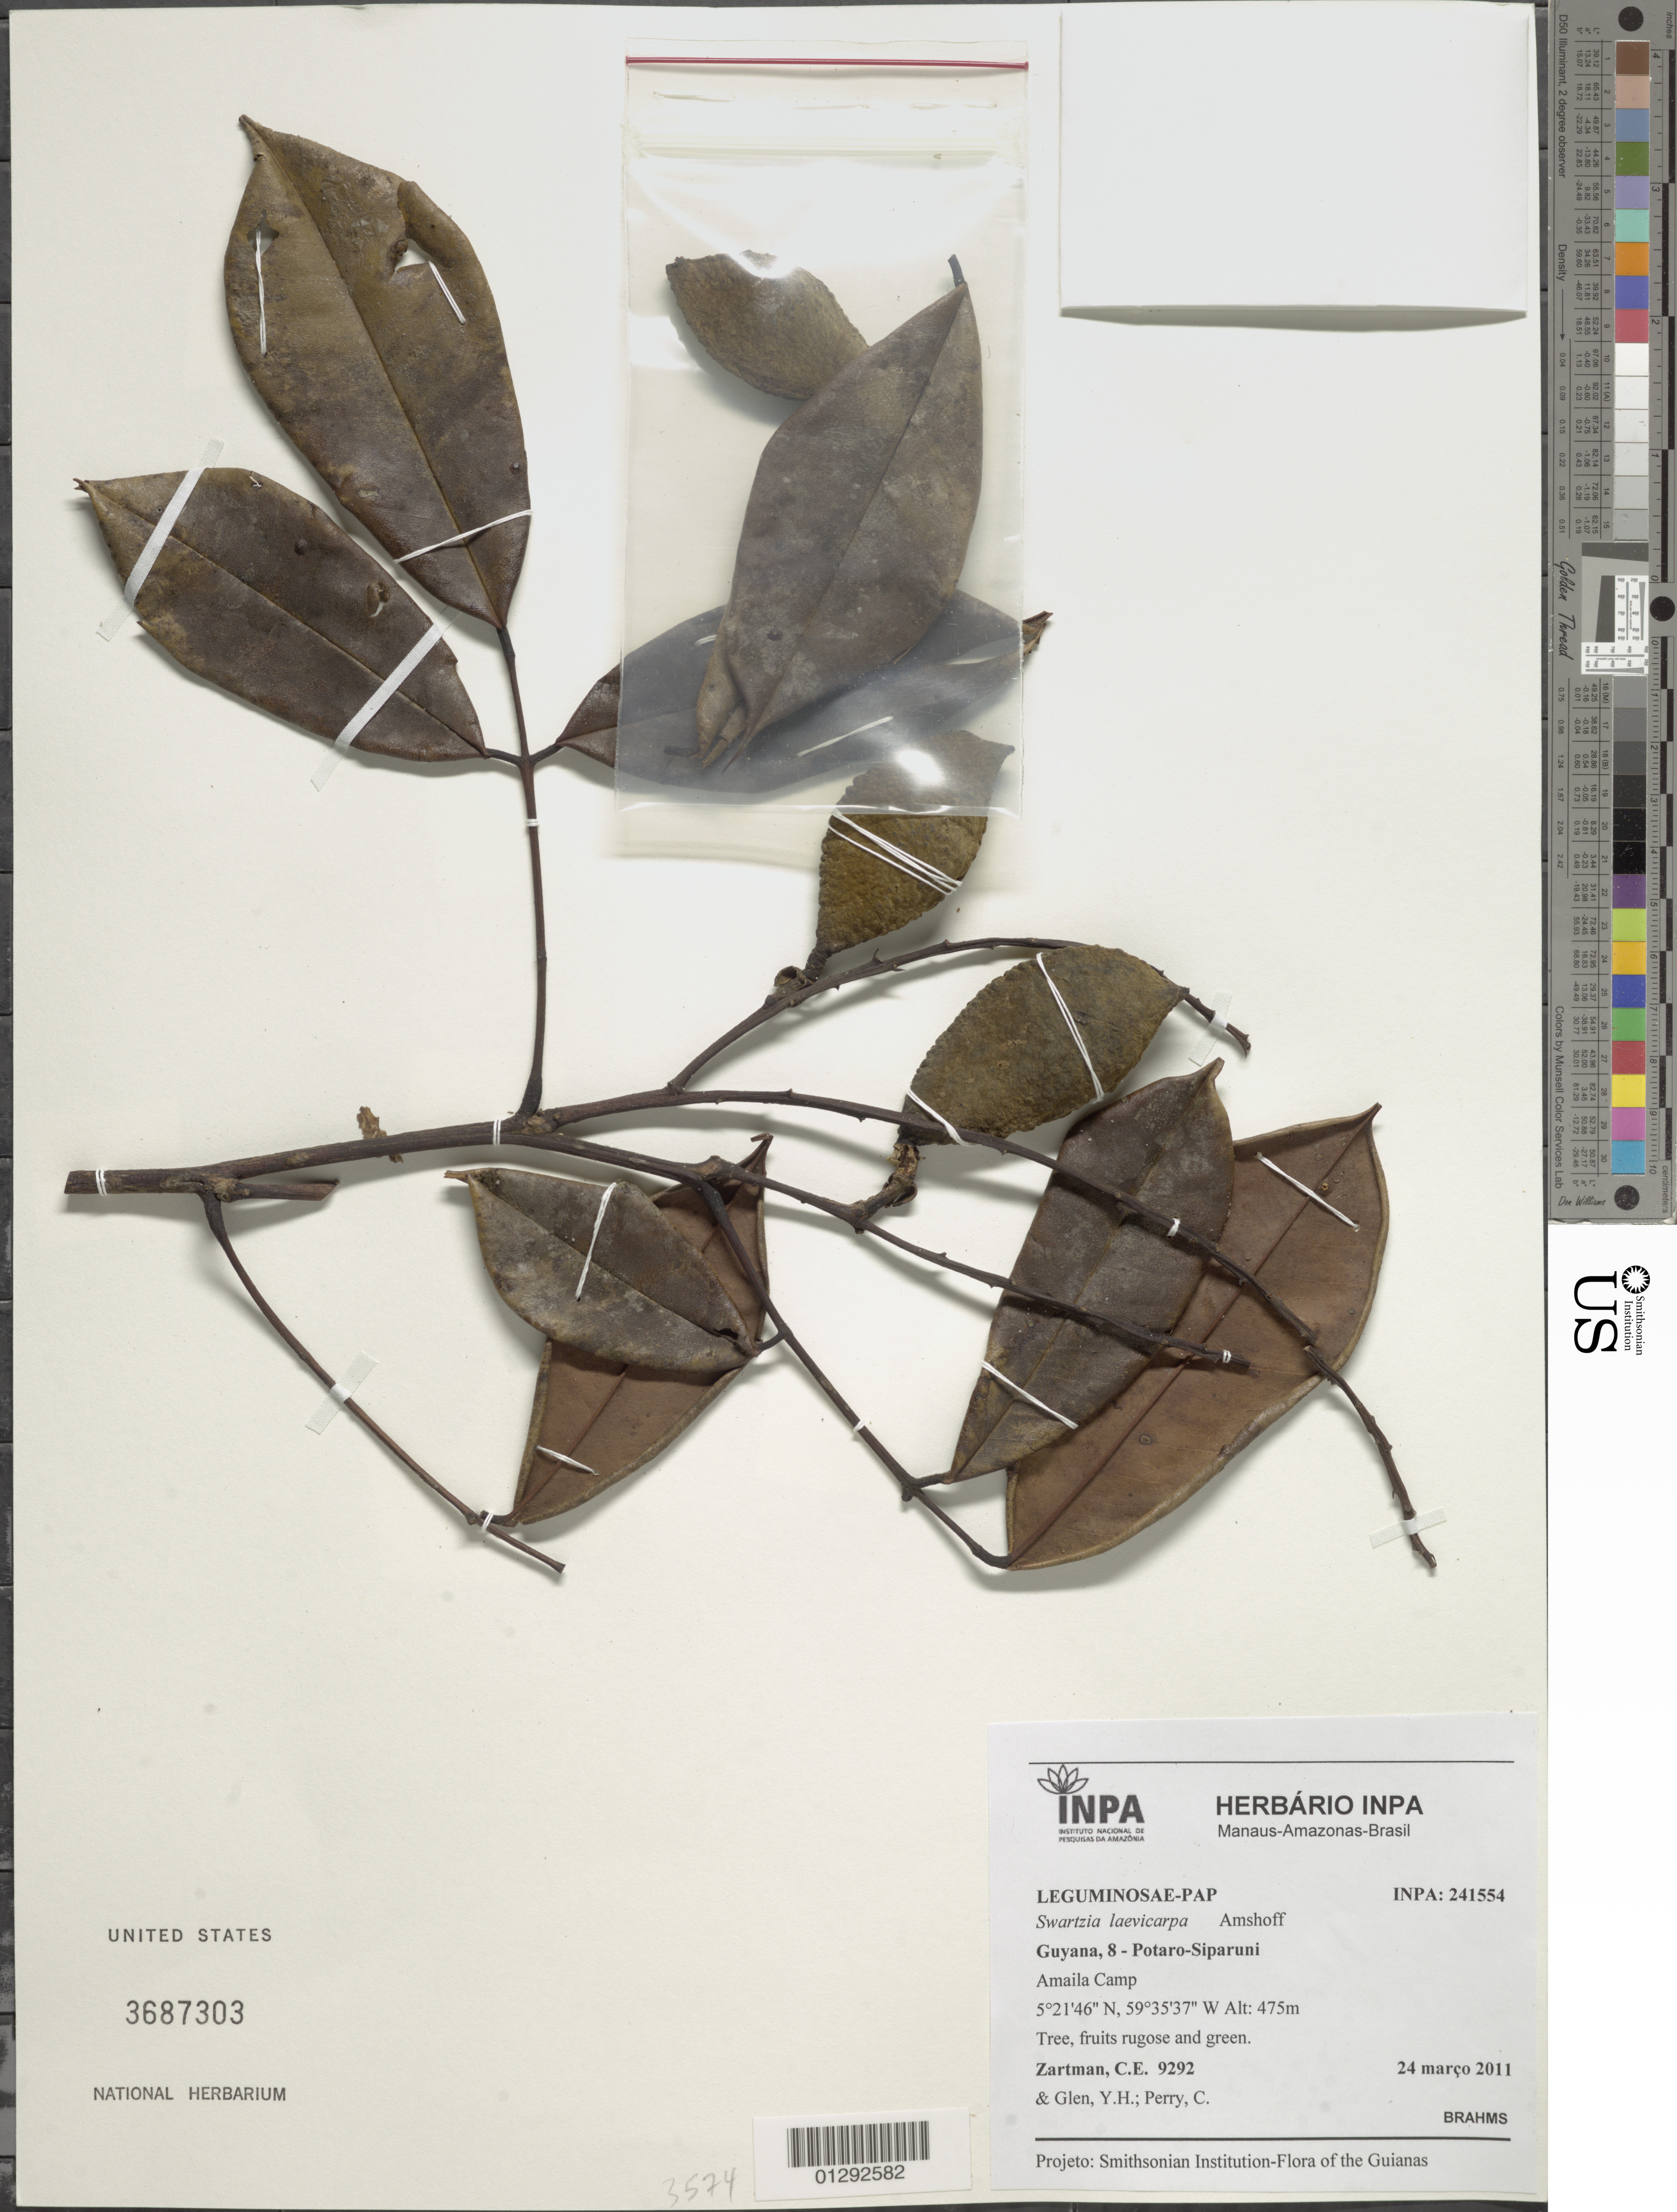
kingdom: Plantae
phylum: Tracheophyta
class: Magnoliopsida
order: Fabales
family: Fabaceae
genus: Swartzia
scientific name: Swartzia laevicarpa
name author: Amshoff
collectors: C. Zartman, Y. Glen & C. Perry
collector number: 9292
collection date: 2011-03-24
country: Guyana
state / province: Potaro-Siparuni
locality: Amaila Camp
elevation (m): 475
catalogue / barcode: US 3687303